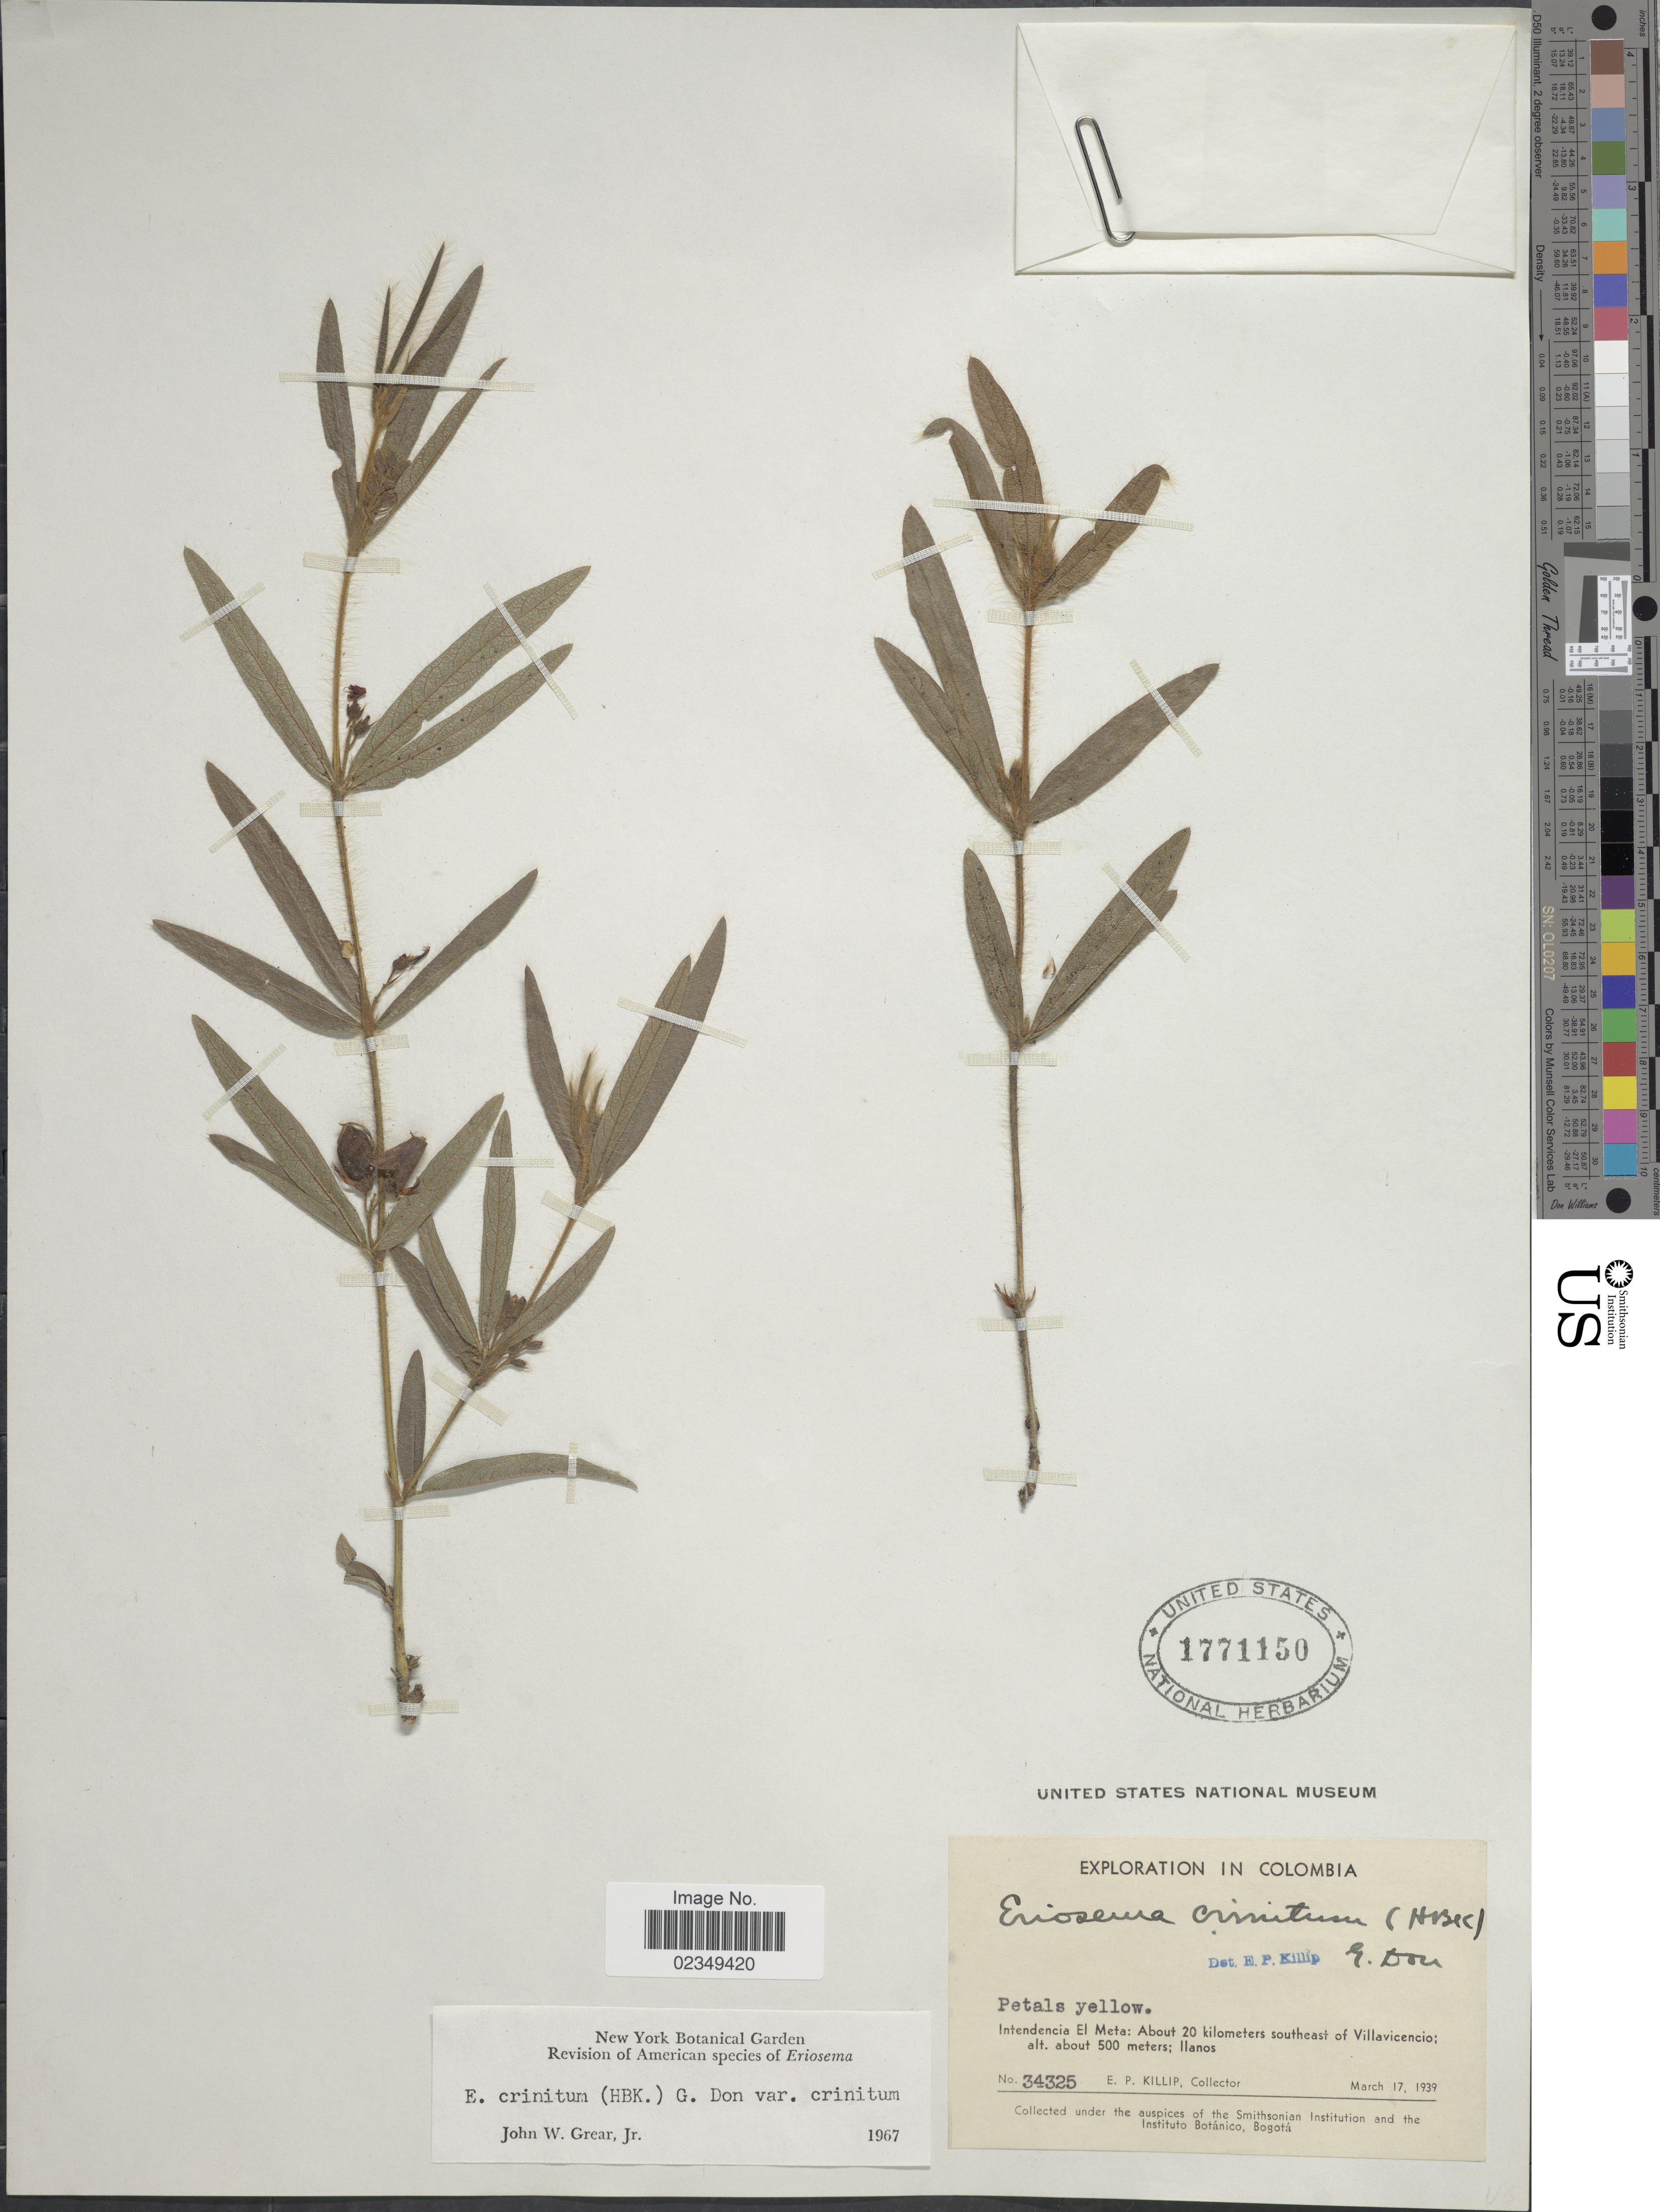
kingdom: Plantae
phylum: Tracheophyta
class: Magnoliopsida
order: Fabales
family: Fabaceae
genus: Eriosema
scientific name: Eriosema crinitum var. crinitum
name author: (Kunth) G. Don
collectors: E. P. Killip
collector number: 34325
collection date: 1939-03-17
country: Colombia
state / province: Meta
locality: About 20 kilometers southeast of Villavicencio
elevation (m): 500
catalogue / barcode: US 1771150